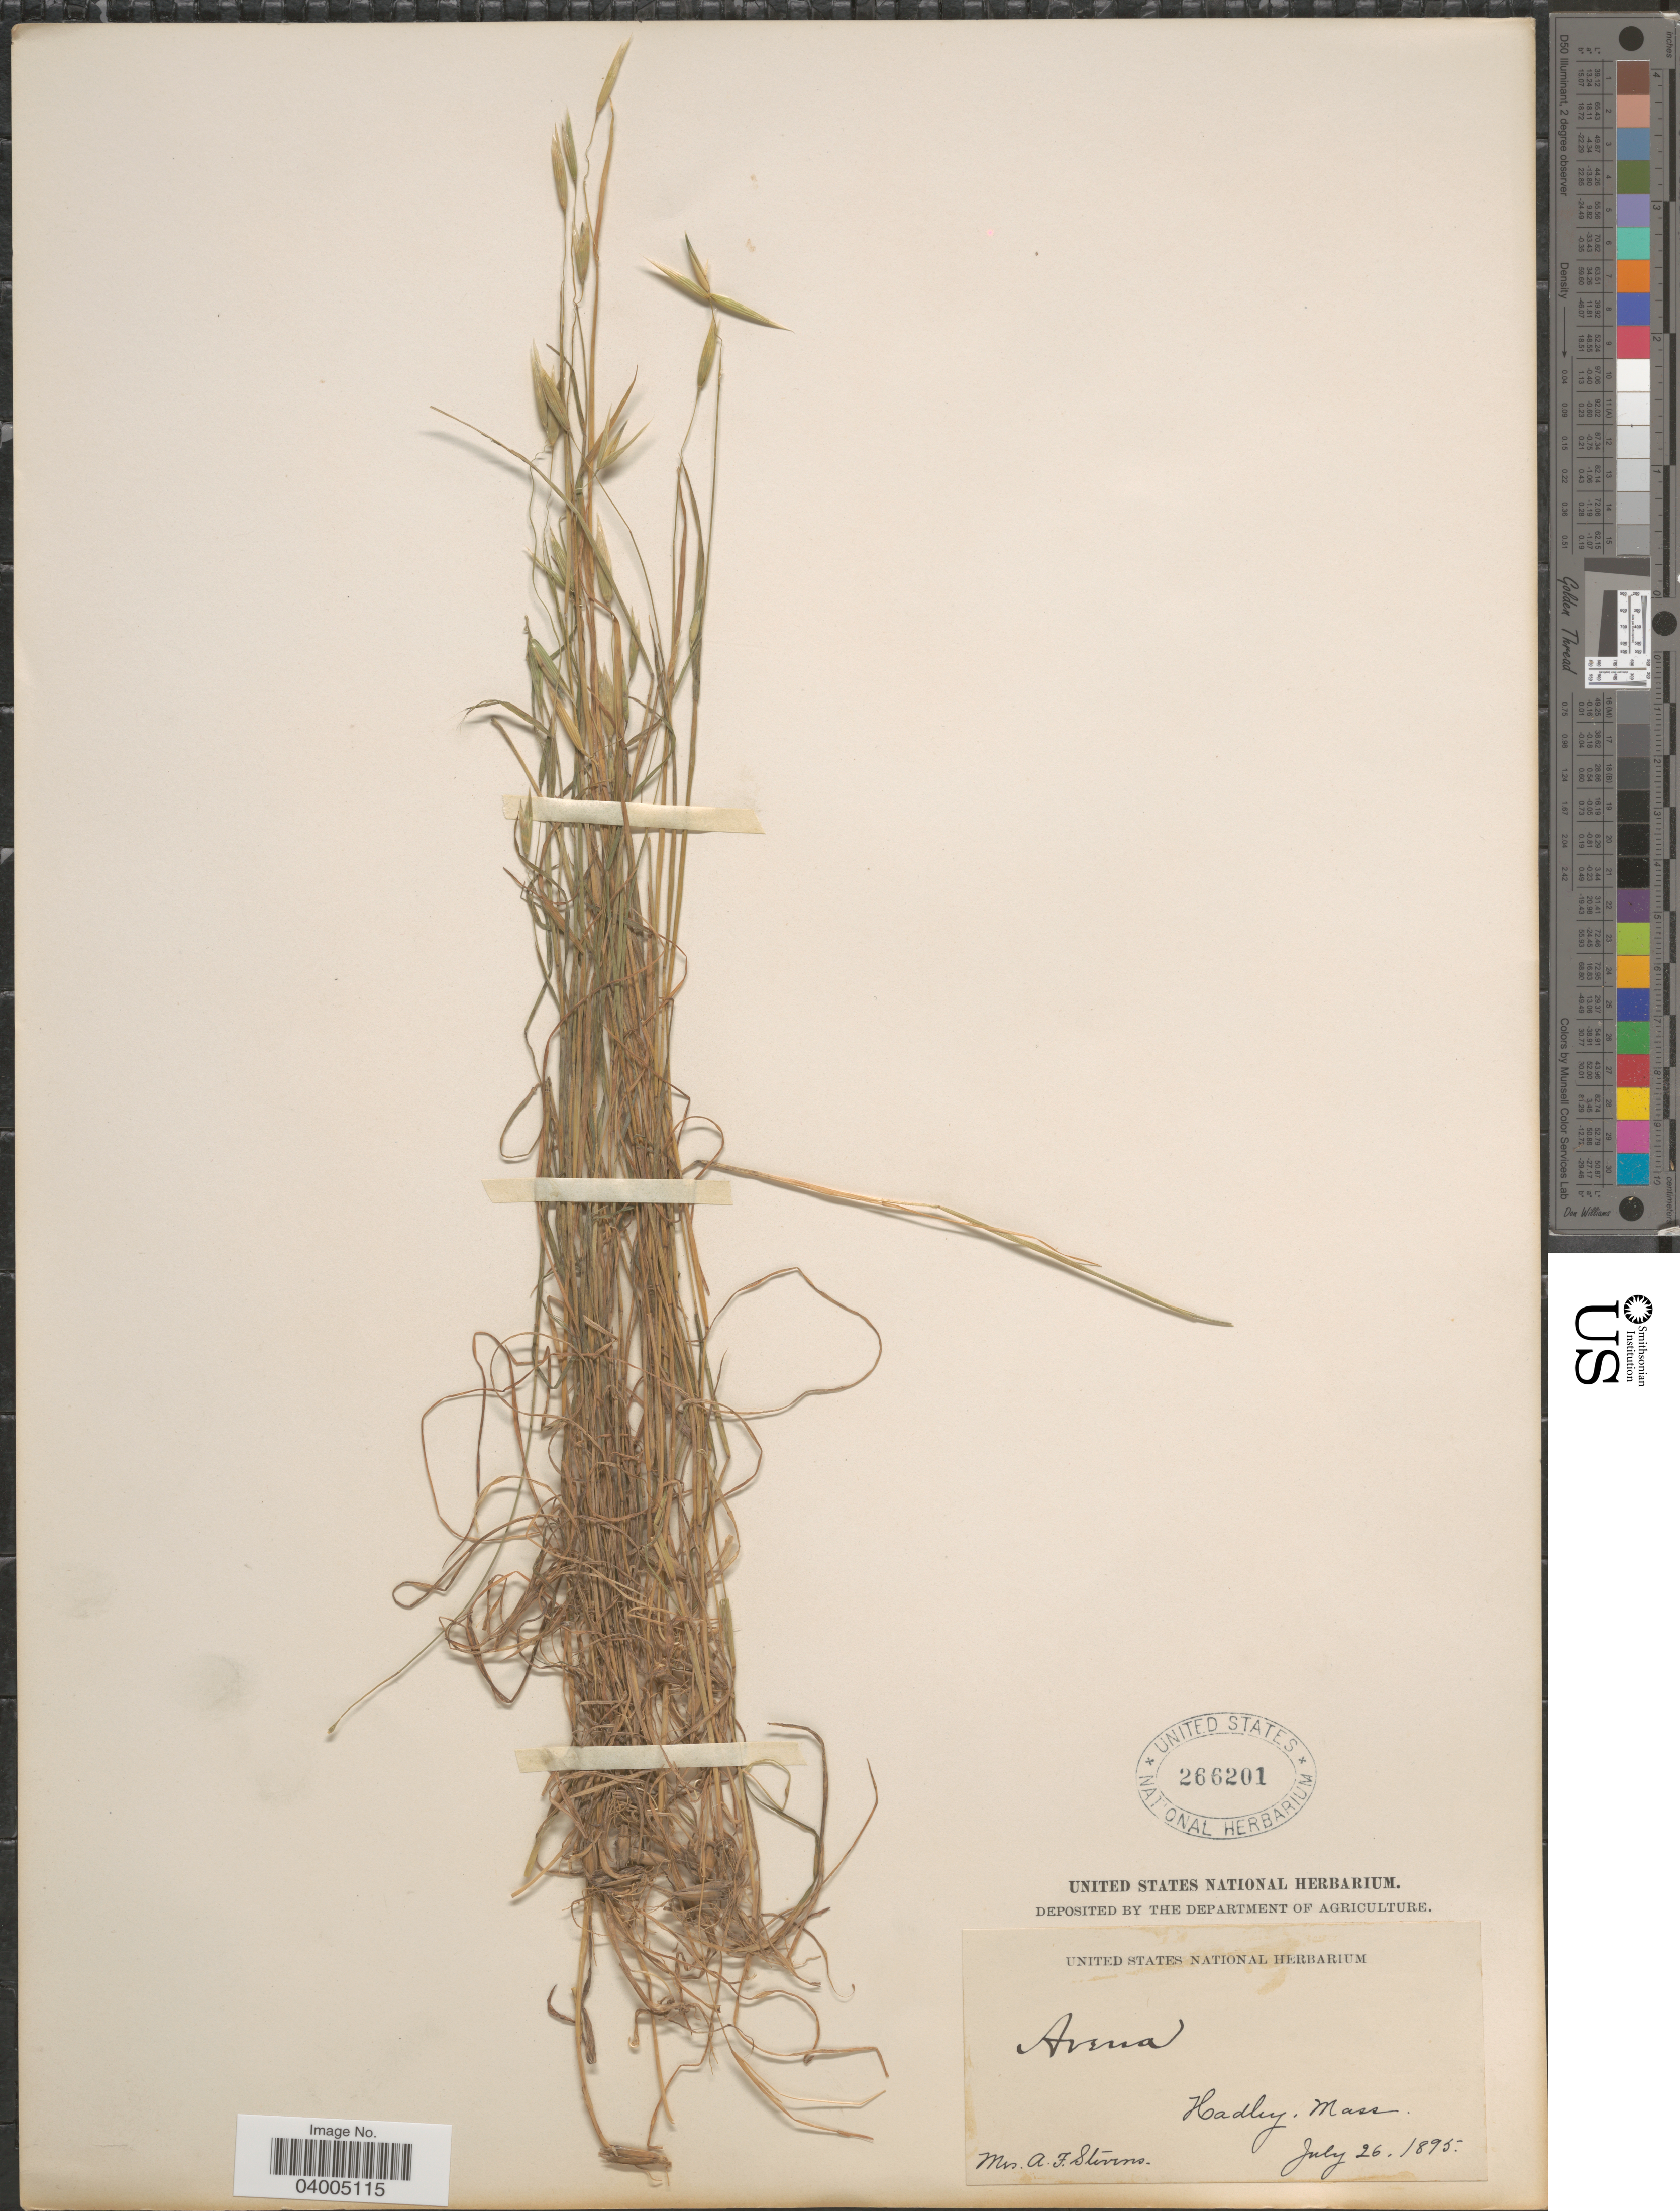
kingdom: Plantae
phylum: Tracheophyta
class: Liliopsida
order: Poales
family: Poaceae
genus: Avena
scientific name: Avena sativa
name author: L.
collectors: A. Stevens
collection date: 1895-07-26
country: United States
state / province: Massachusetts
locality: Hadley.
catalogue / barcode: US 266201